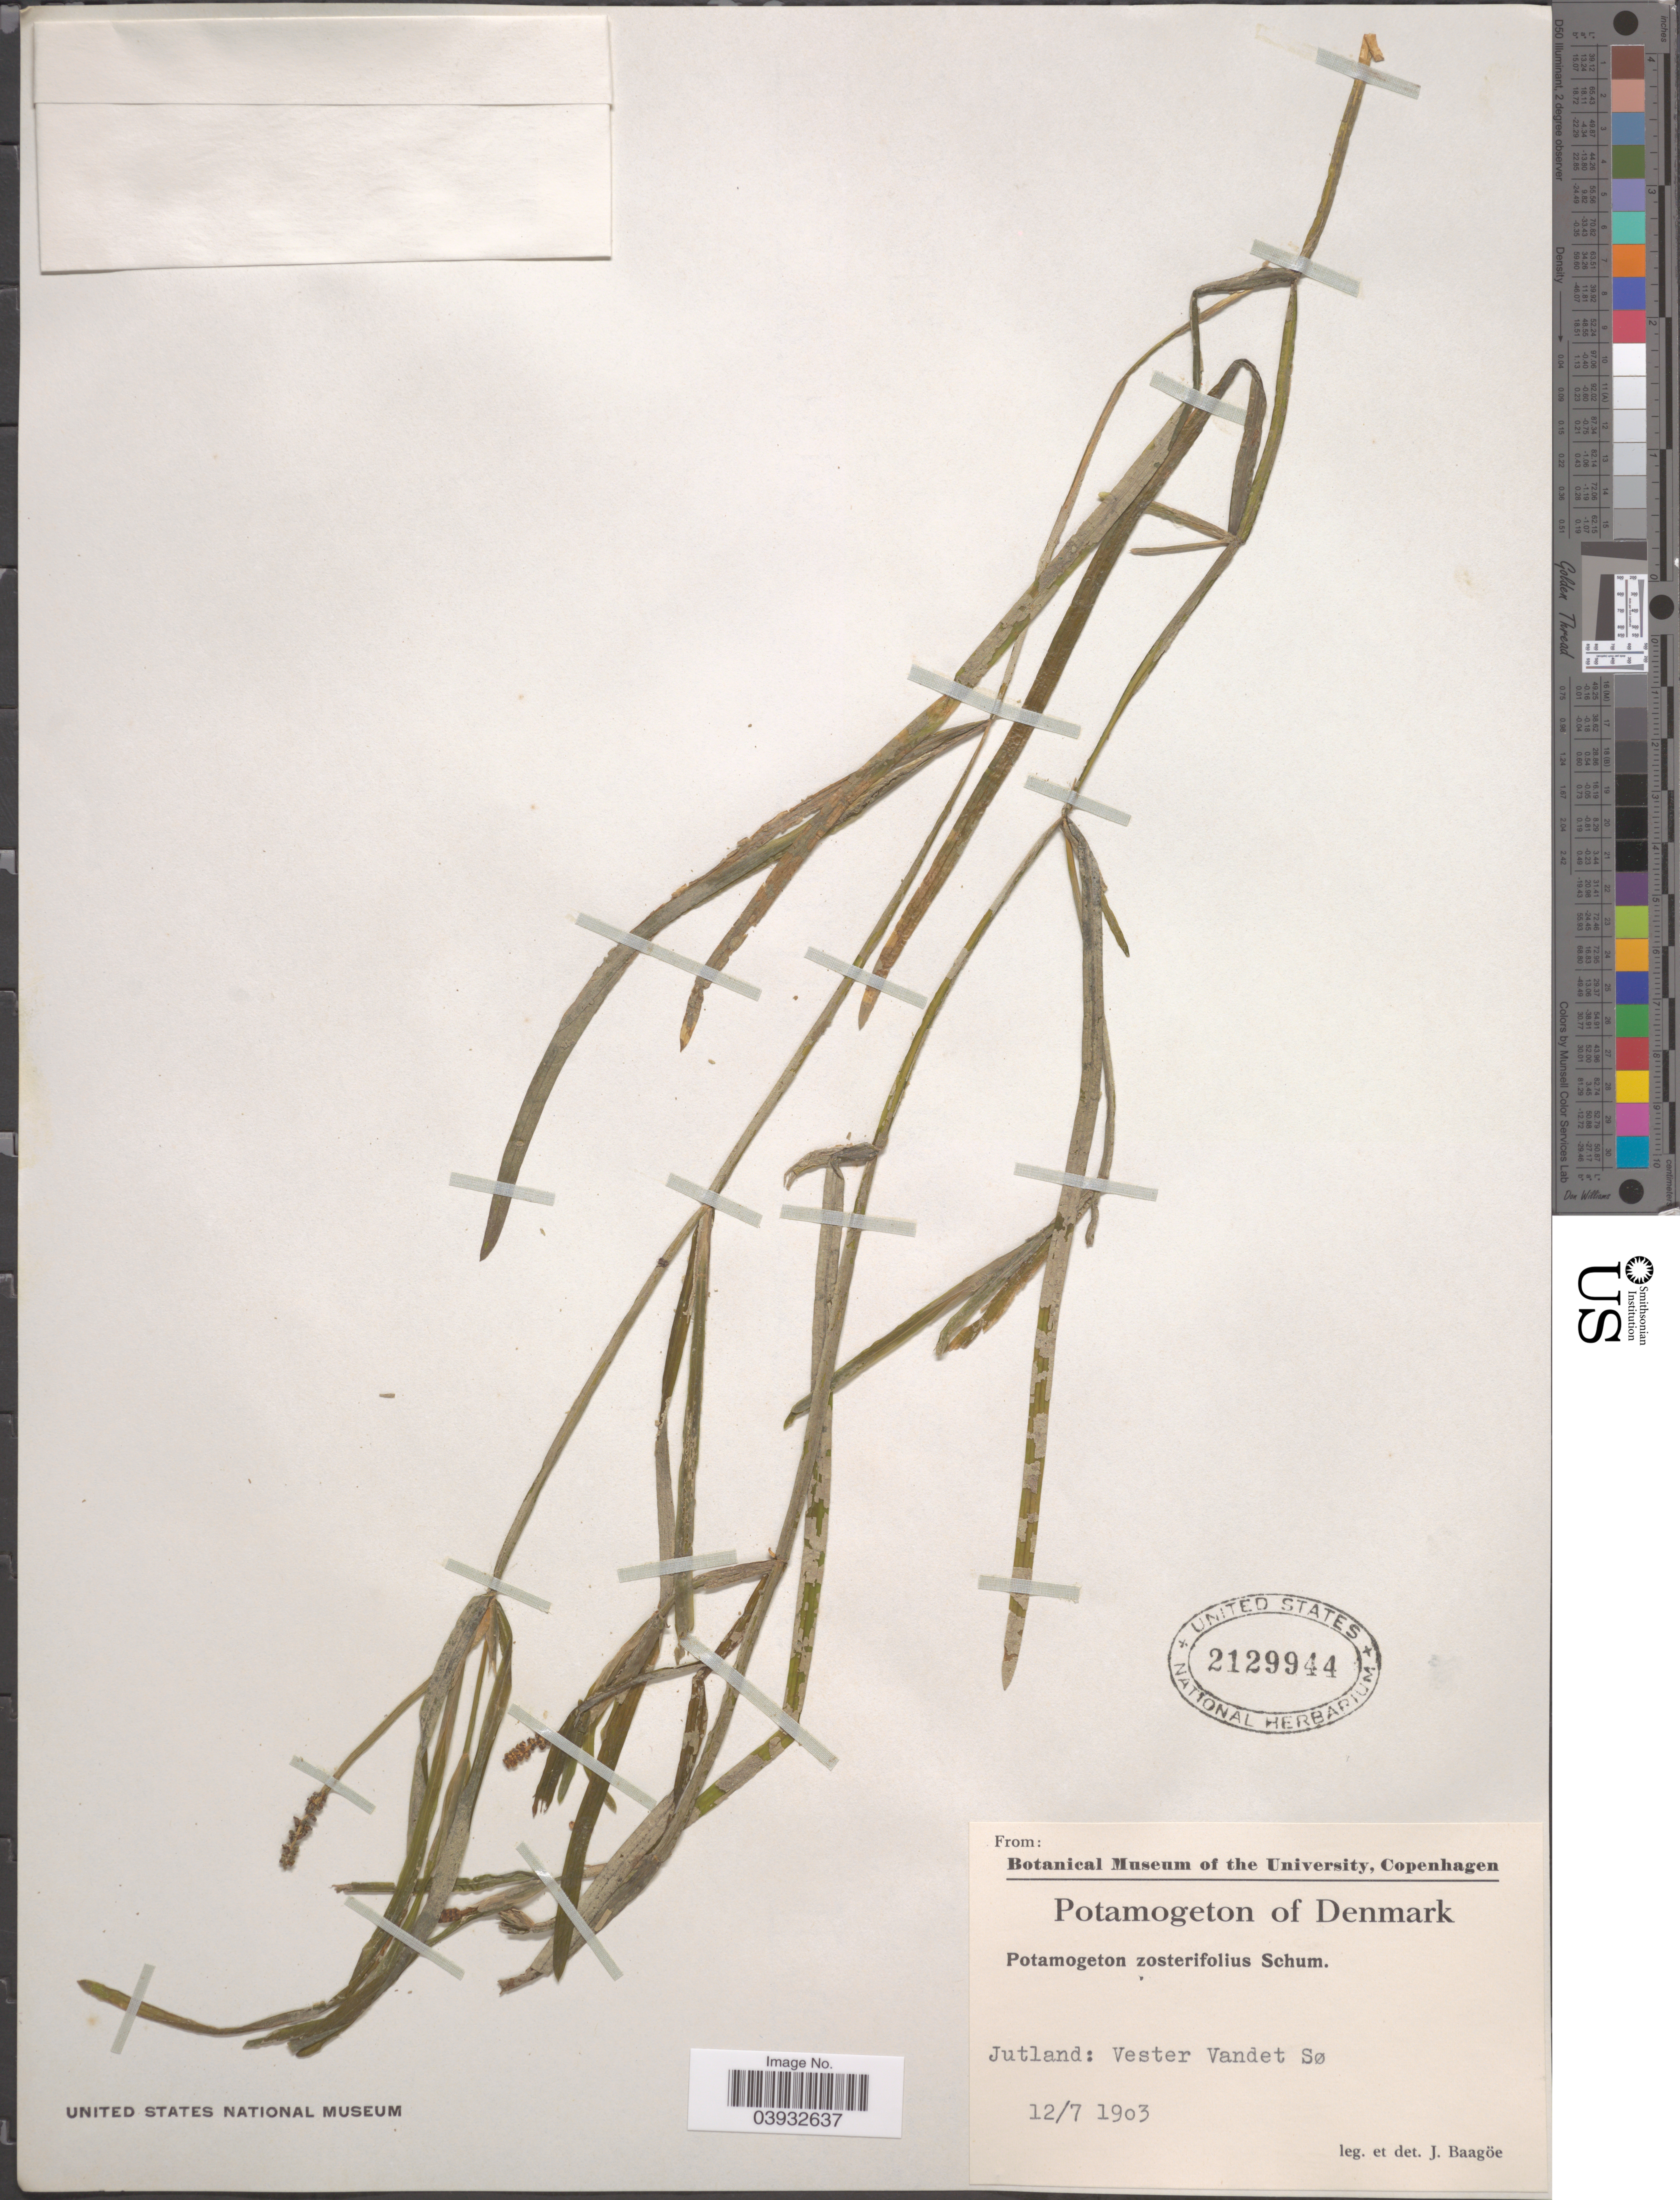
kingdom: Plantae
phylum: Tracheophyta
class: Liliopsida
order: Alismatales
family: Potamogetonaceae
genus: Potamogeton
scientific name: Potamogeton zosterifolius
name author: Schumach.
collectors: J. Baagoe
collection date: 1903-07-12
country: Denmark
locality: Jutland: Vester Vandet Sø.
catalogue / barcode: US 2129944